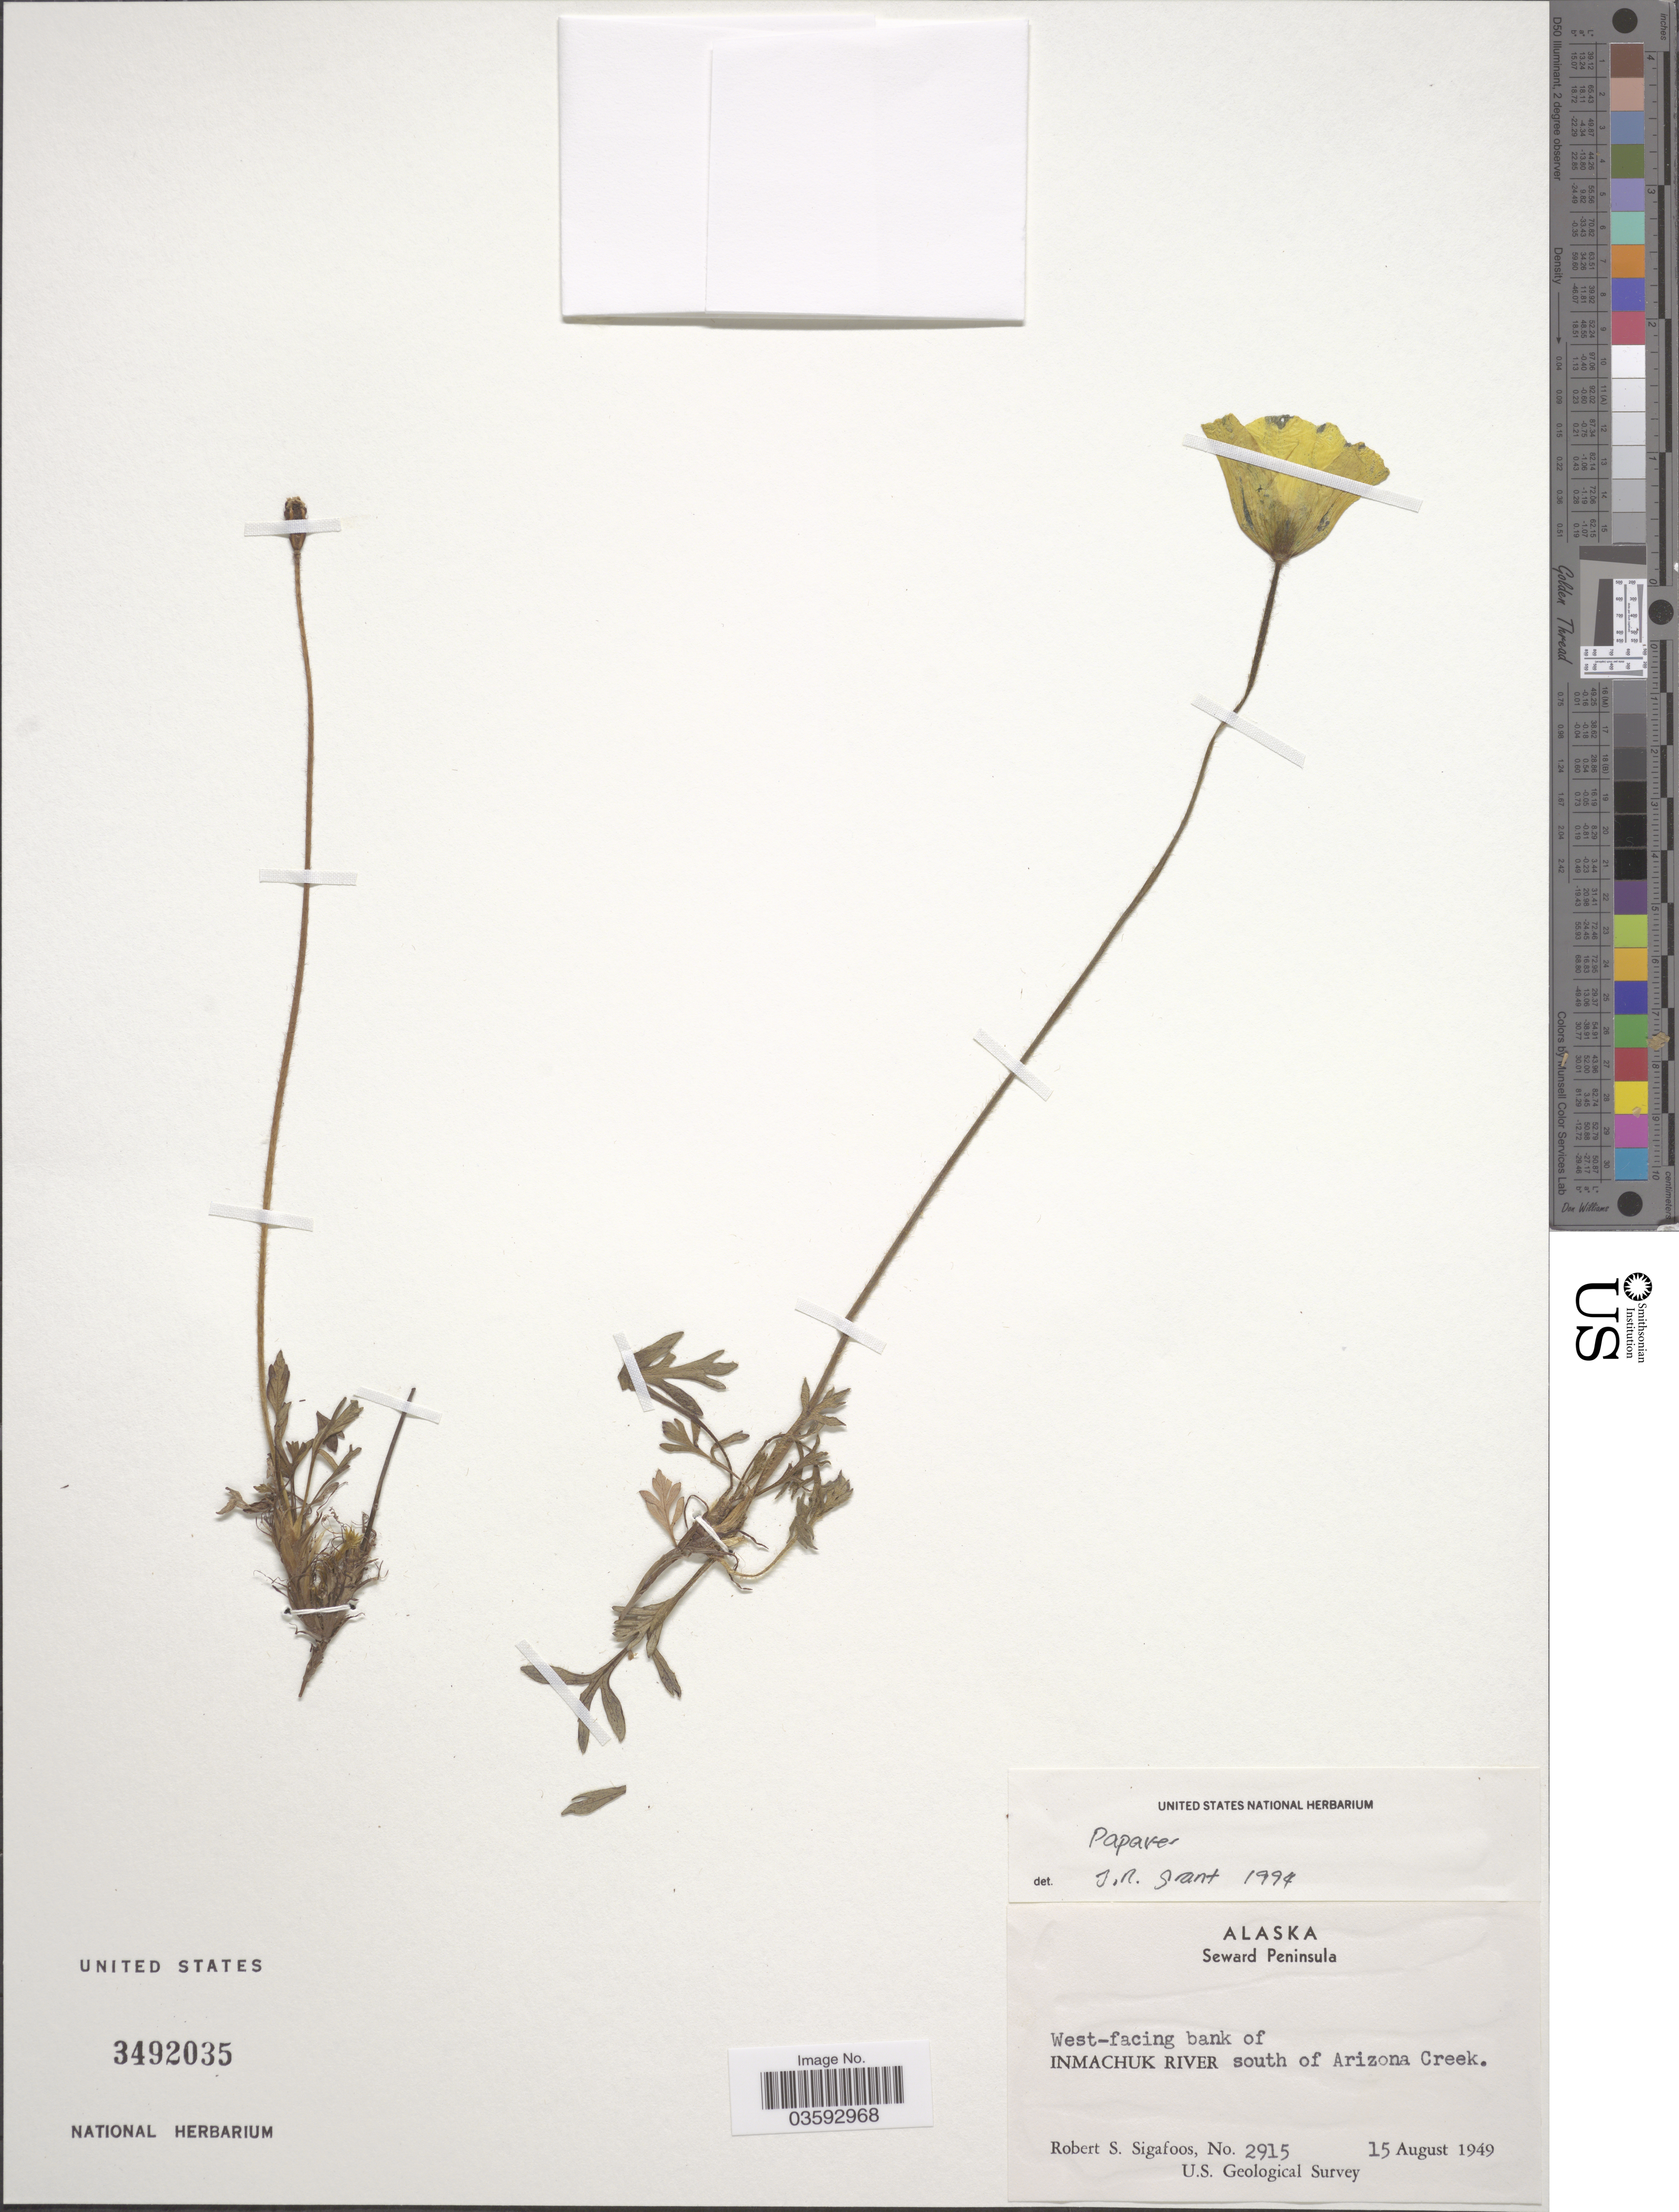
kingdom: Plantae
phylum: Tracheophyta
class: Magnoliopsida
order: Ranunculales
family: Papaveraceae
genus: Papaver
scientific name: Papaver sp.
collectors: R. Sigafoos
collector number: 2915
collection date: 1949-08-15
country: United States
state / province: Alaska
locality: Seward Peninsula. West-facing bank of Inmachuk River south of Arizona Creek.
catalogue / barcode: US 3492035